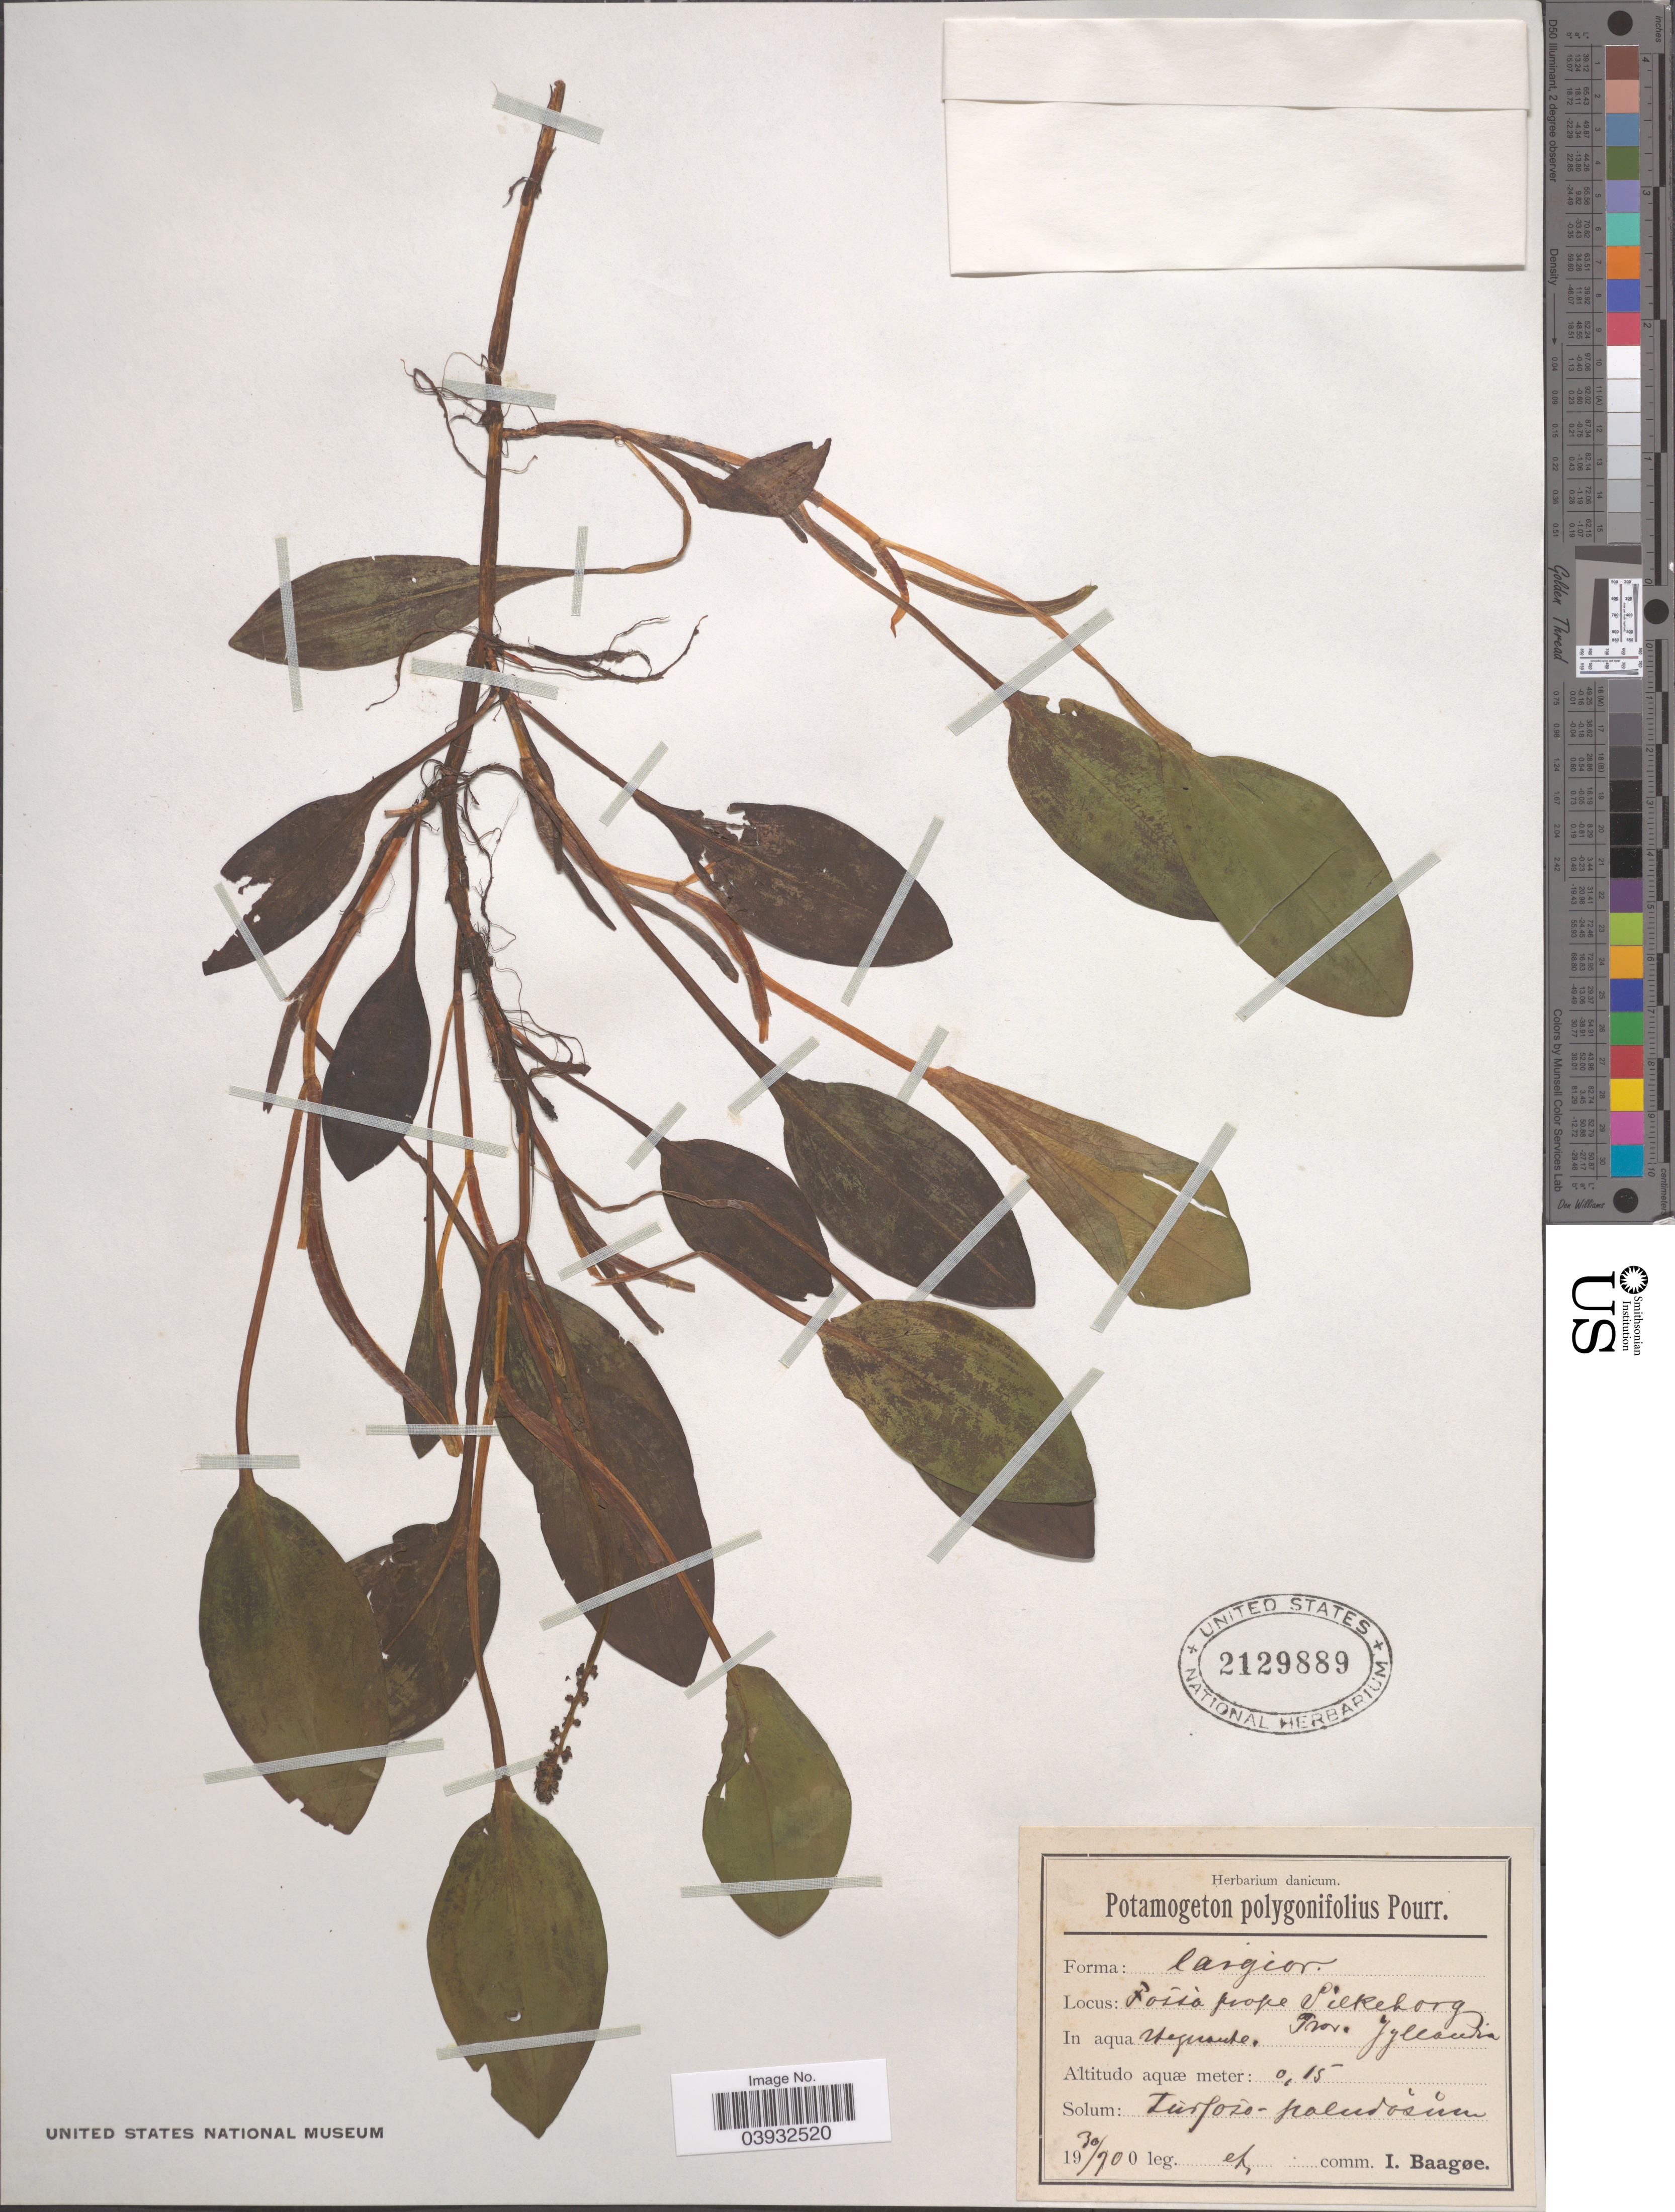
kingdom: Plantae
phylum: Tracheophyta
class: Liliopsida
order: Alismatales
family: Potamogetonaceae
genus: Potamogeton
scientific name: Potamogeton polygonifolius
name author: Pourr.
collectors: I. Baagøe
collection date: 1900-07-30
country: Denmark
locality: Fossà prope Pielrekorg. In aqua steguante. Prov. Jyllandia.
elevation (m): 0.15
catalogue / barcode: US 2129889